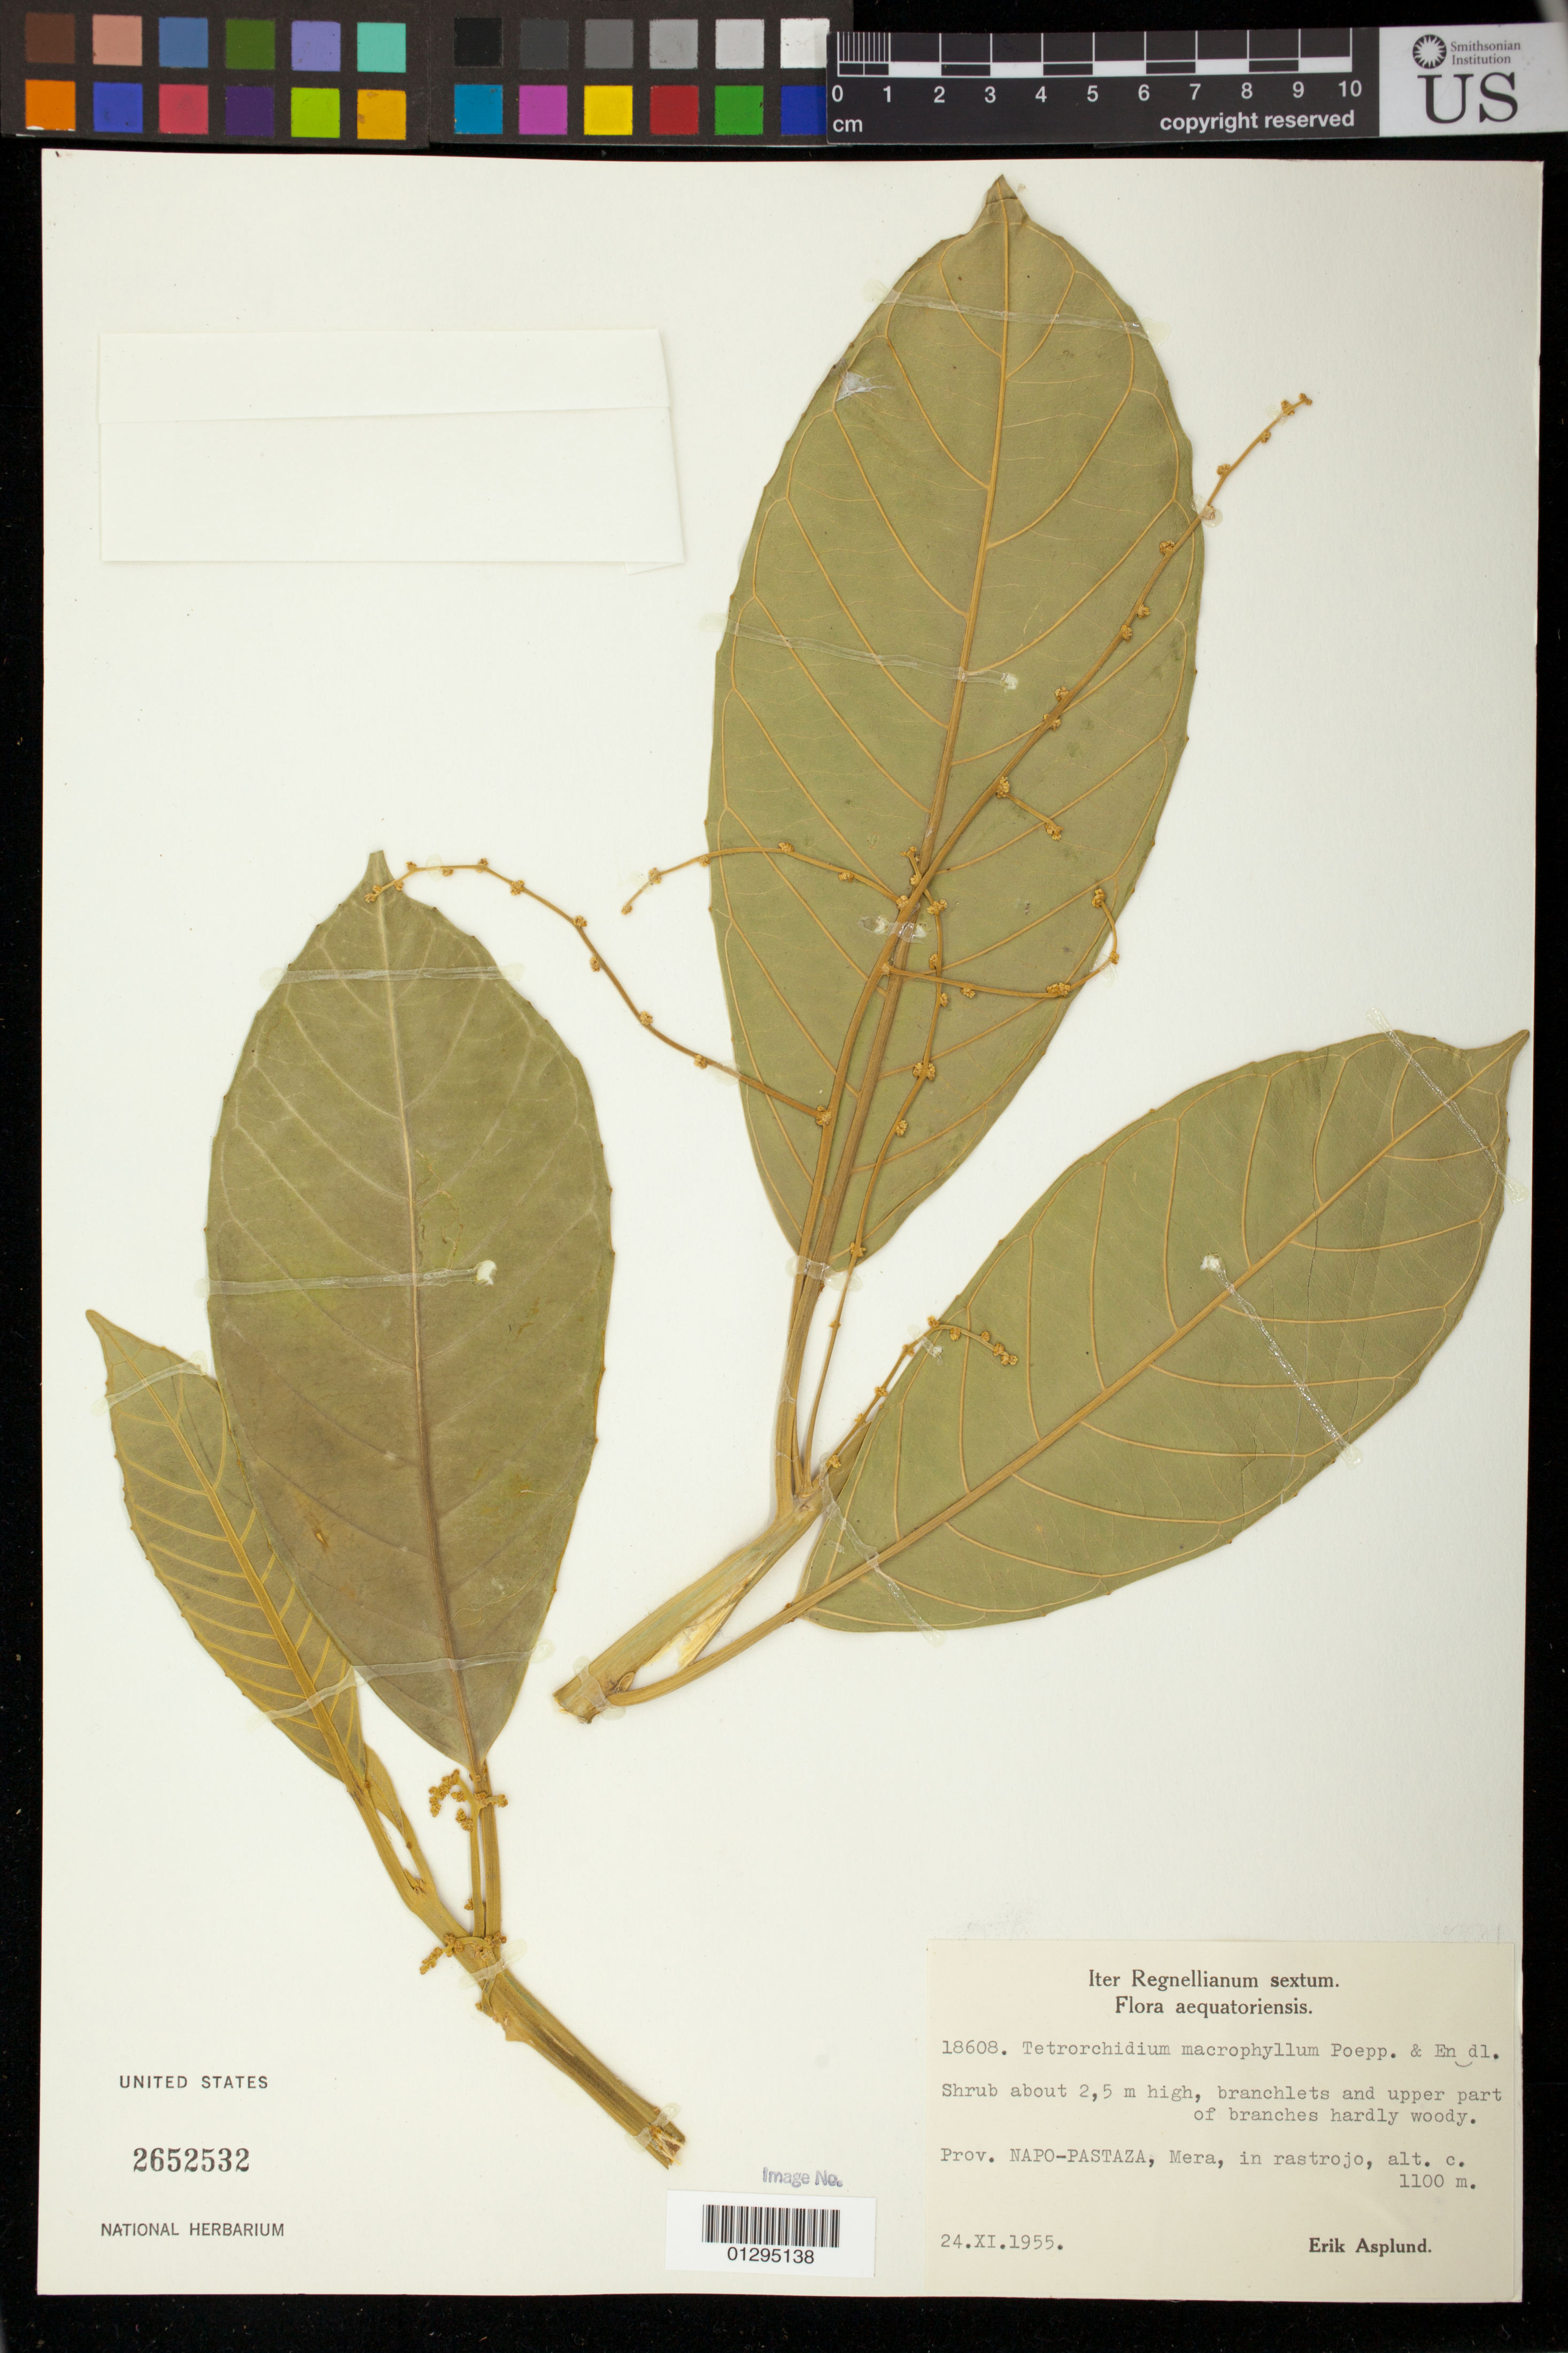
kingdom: Plantae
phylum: Tracheophyta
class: Magnoliopsida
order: Malpighiales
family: Euphorbiaceae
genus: Tetrorchidium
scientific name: Tetrorchidium macrophyllum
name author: Müll. Arg.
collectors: E. Asplund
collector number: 18608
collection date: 1955-11-24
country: Ecuador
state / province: Pastaza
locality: Prov. Napo-Pastaza, Mera, in rastrojo.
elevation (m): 1100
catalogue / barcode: US 2652532